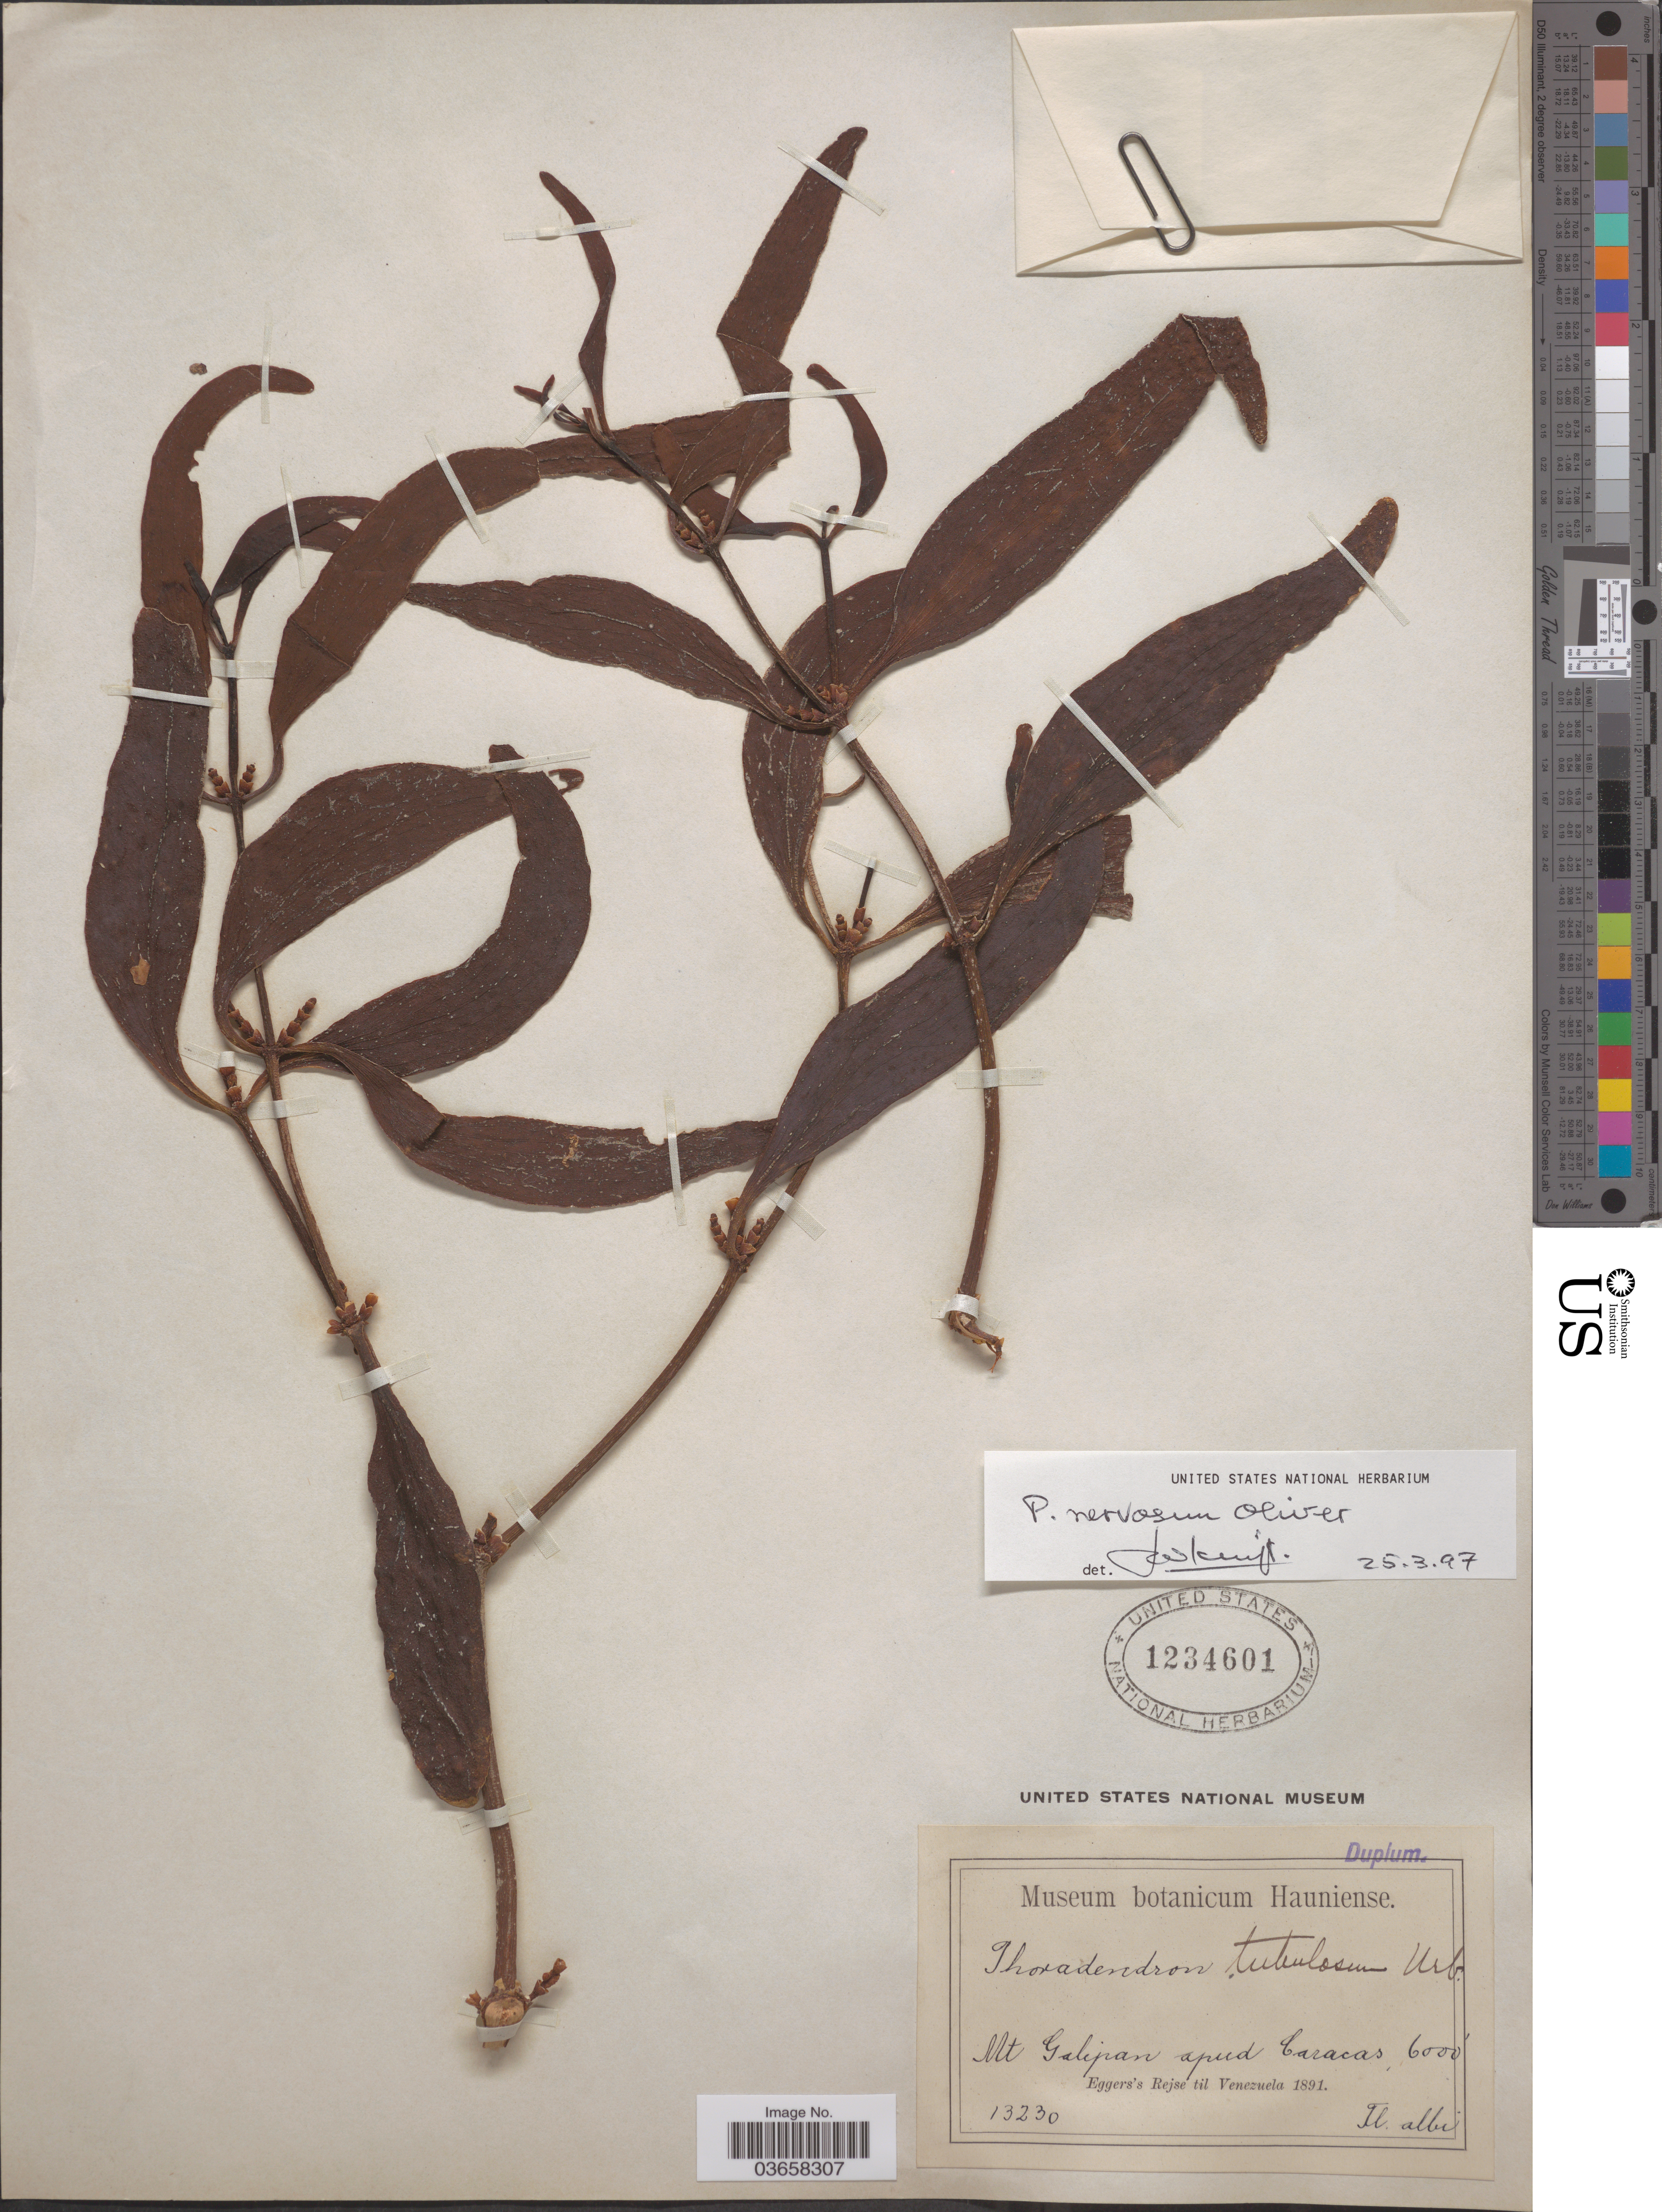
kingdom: Plantae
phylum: Tracheophyta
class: Magnoliopsida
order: Santalales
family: Viscaceae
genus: Phoradendron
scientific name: Phoradendron nervosum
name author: Oliv.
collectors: -. Eggers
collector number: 13230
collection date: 1891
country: Venezuela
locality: Mt. Galipan apud Caracas.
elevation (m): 1829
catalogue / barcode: US 1234601